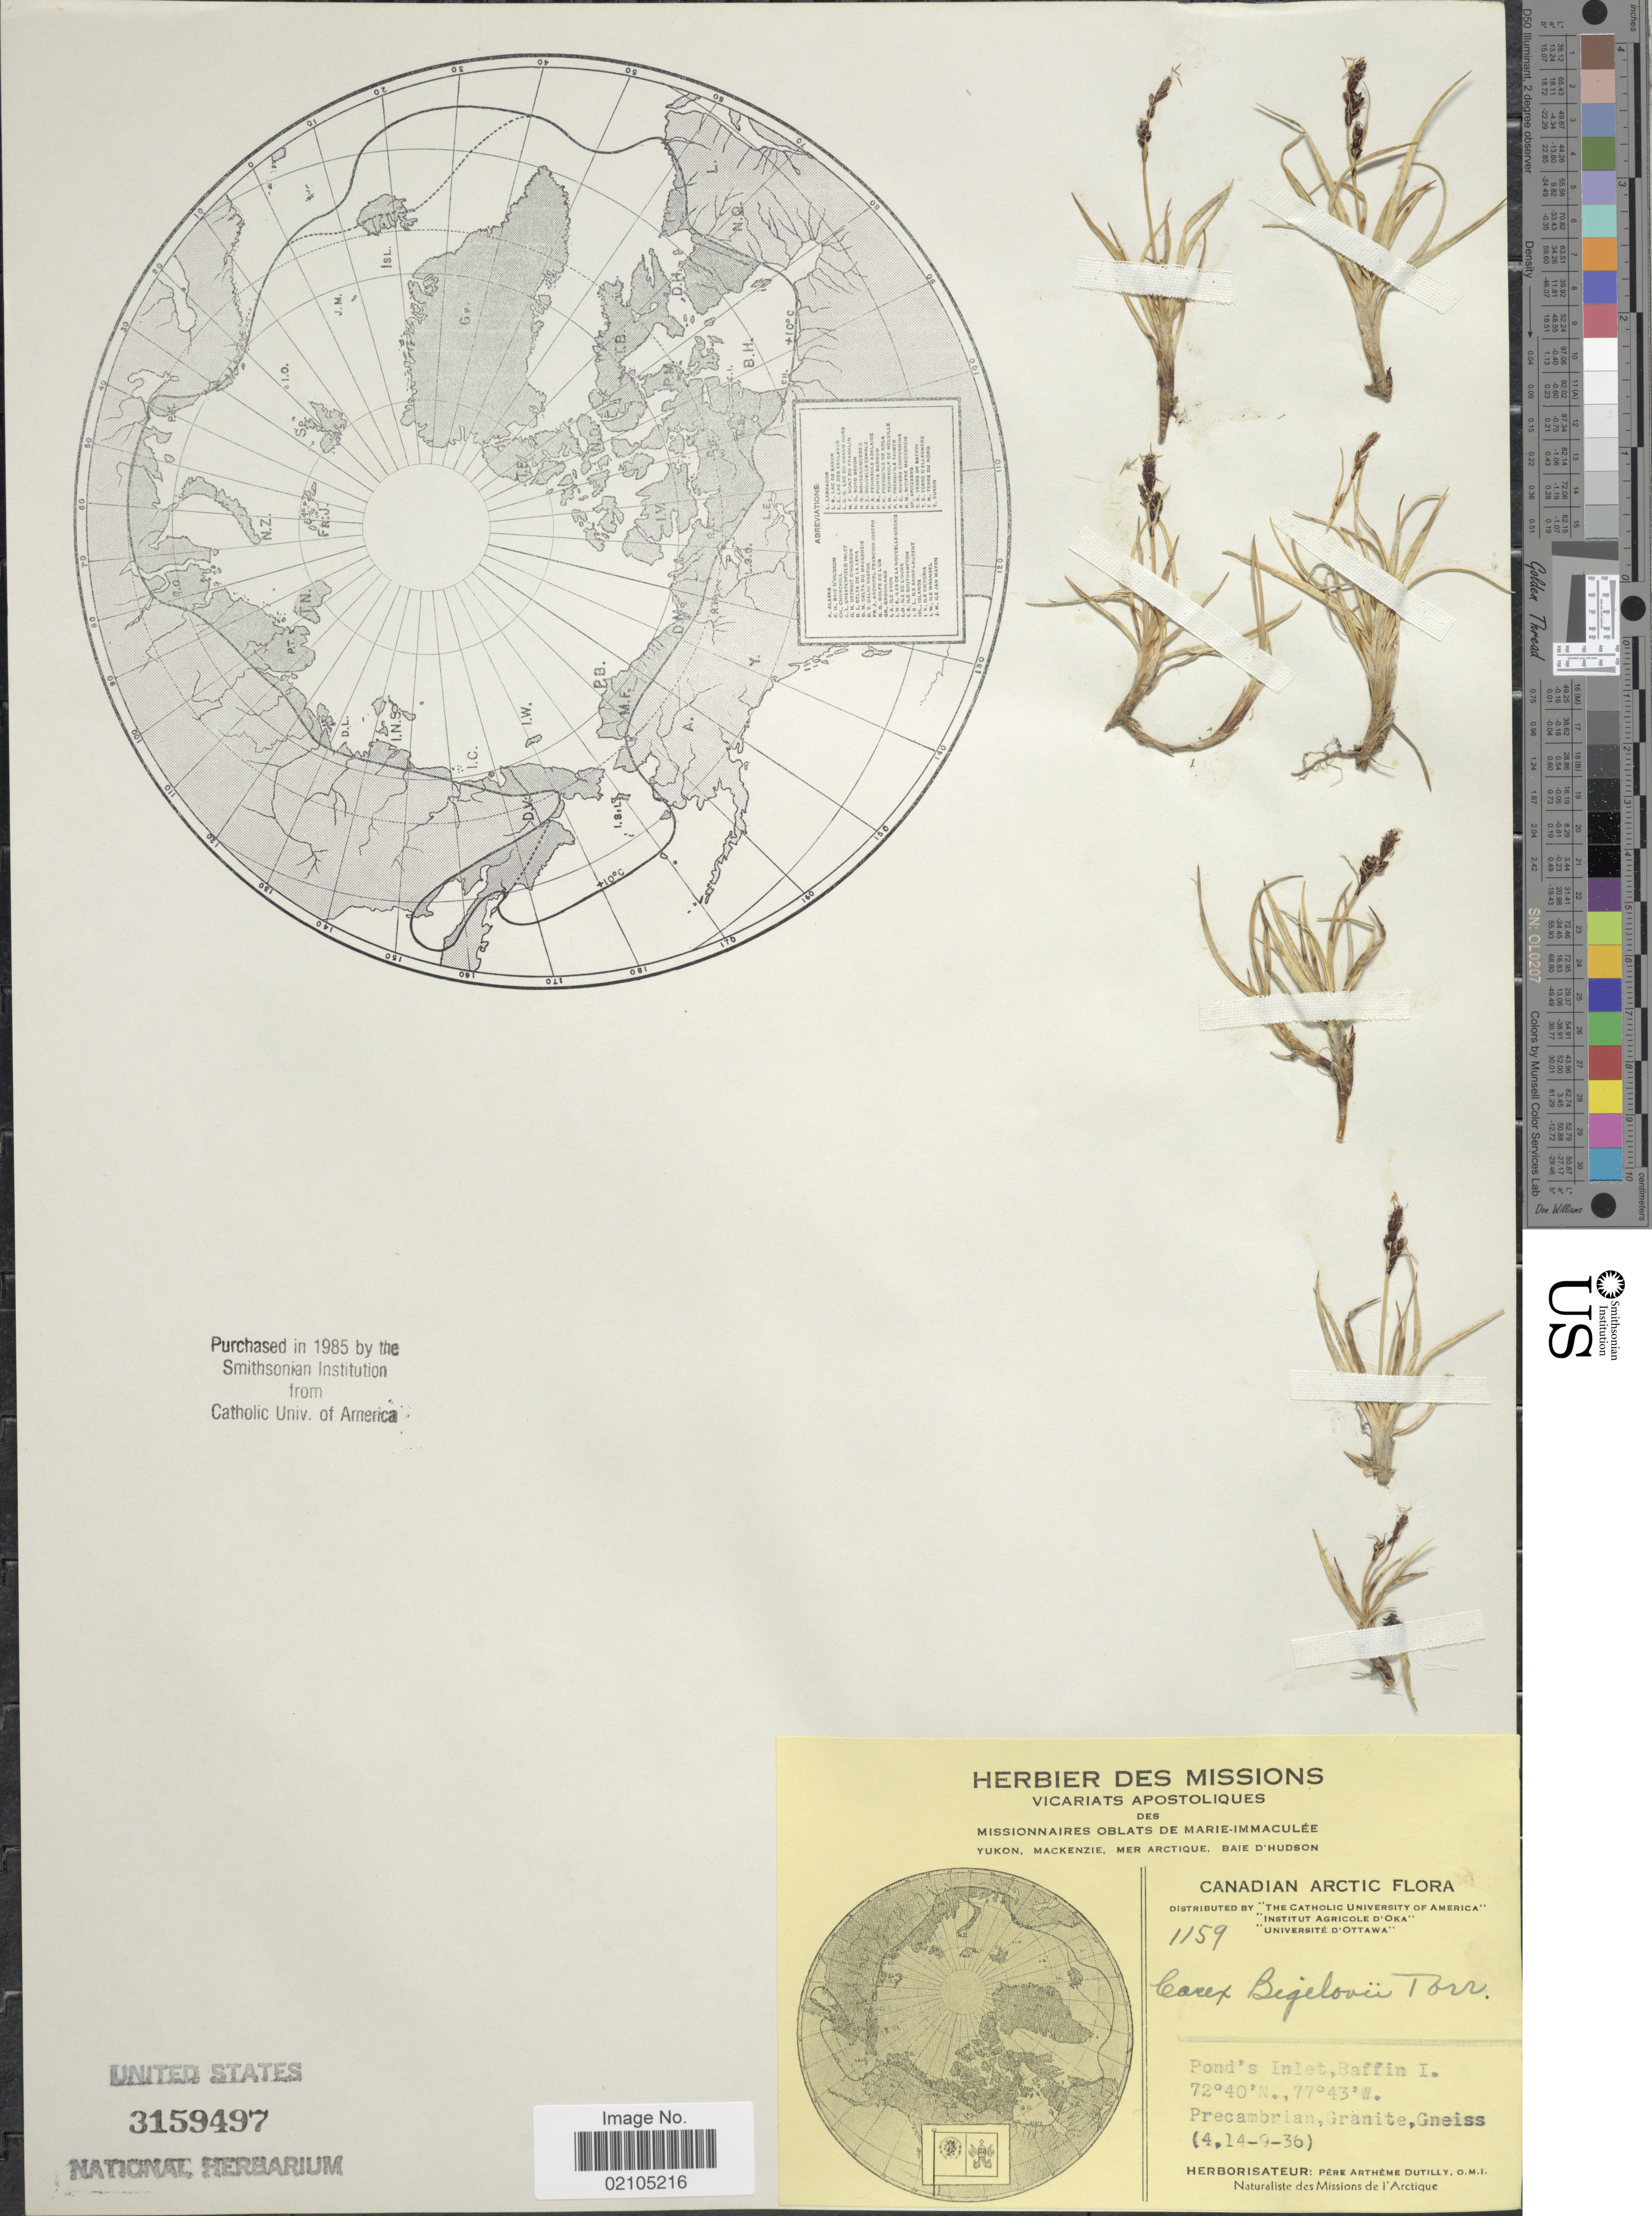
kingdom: Plantae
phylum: Tracheophyta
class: Liliopsida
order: Poales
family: Cyperaceae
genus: Carex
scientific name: Carex bigelowii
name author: Torr. ex Schwein.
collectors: A. Dutilly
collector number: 1159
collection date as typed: Transcribed d/m/y: 4/9/36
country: Canada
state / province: Nunavut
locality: Canadian Arctic. Pond's Inlet, Baffin Isl. Precambrian, Granite, Gneiss.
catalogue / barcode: US 3159497